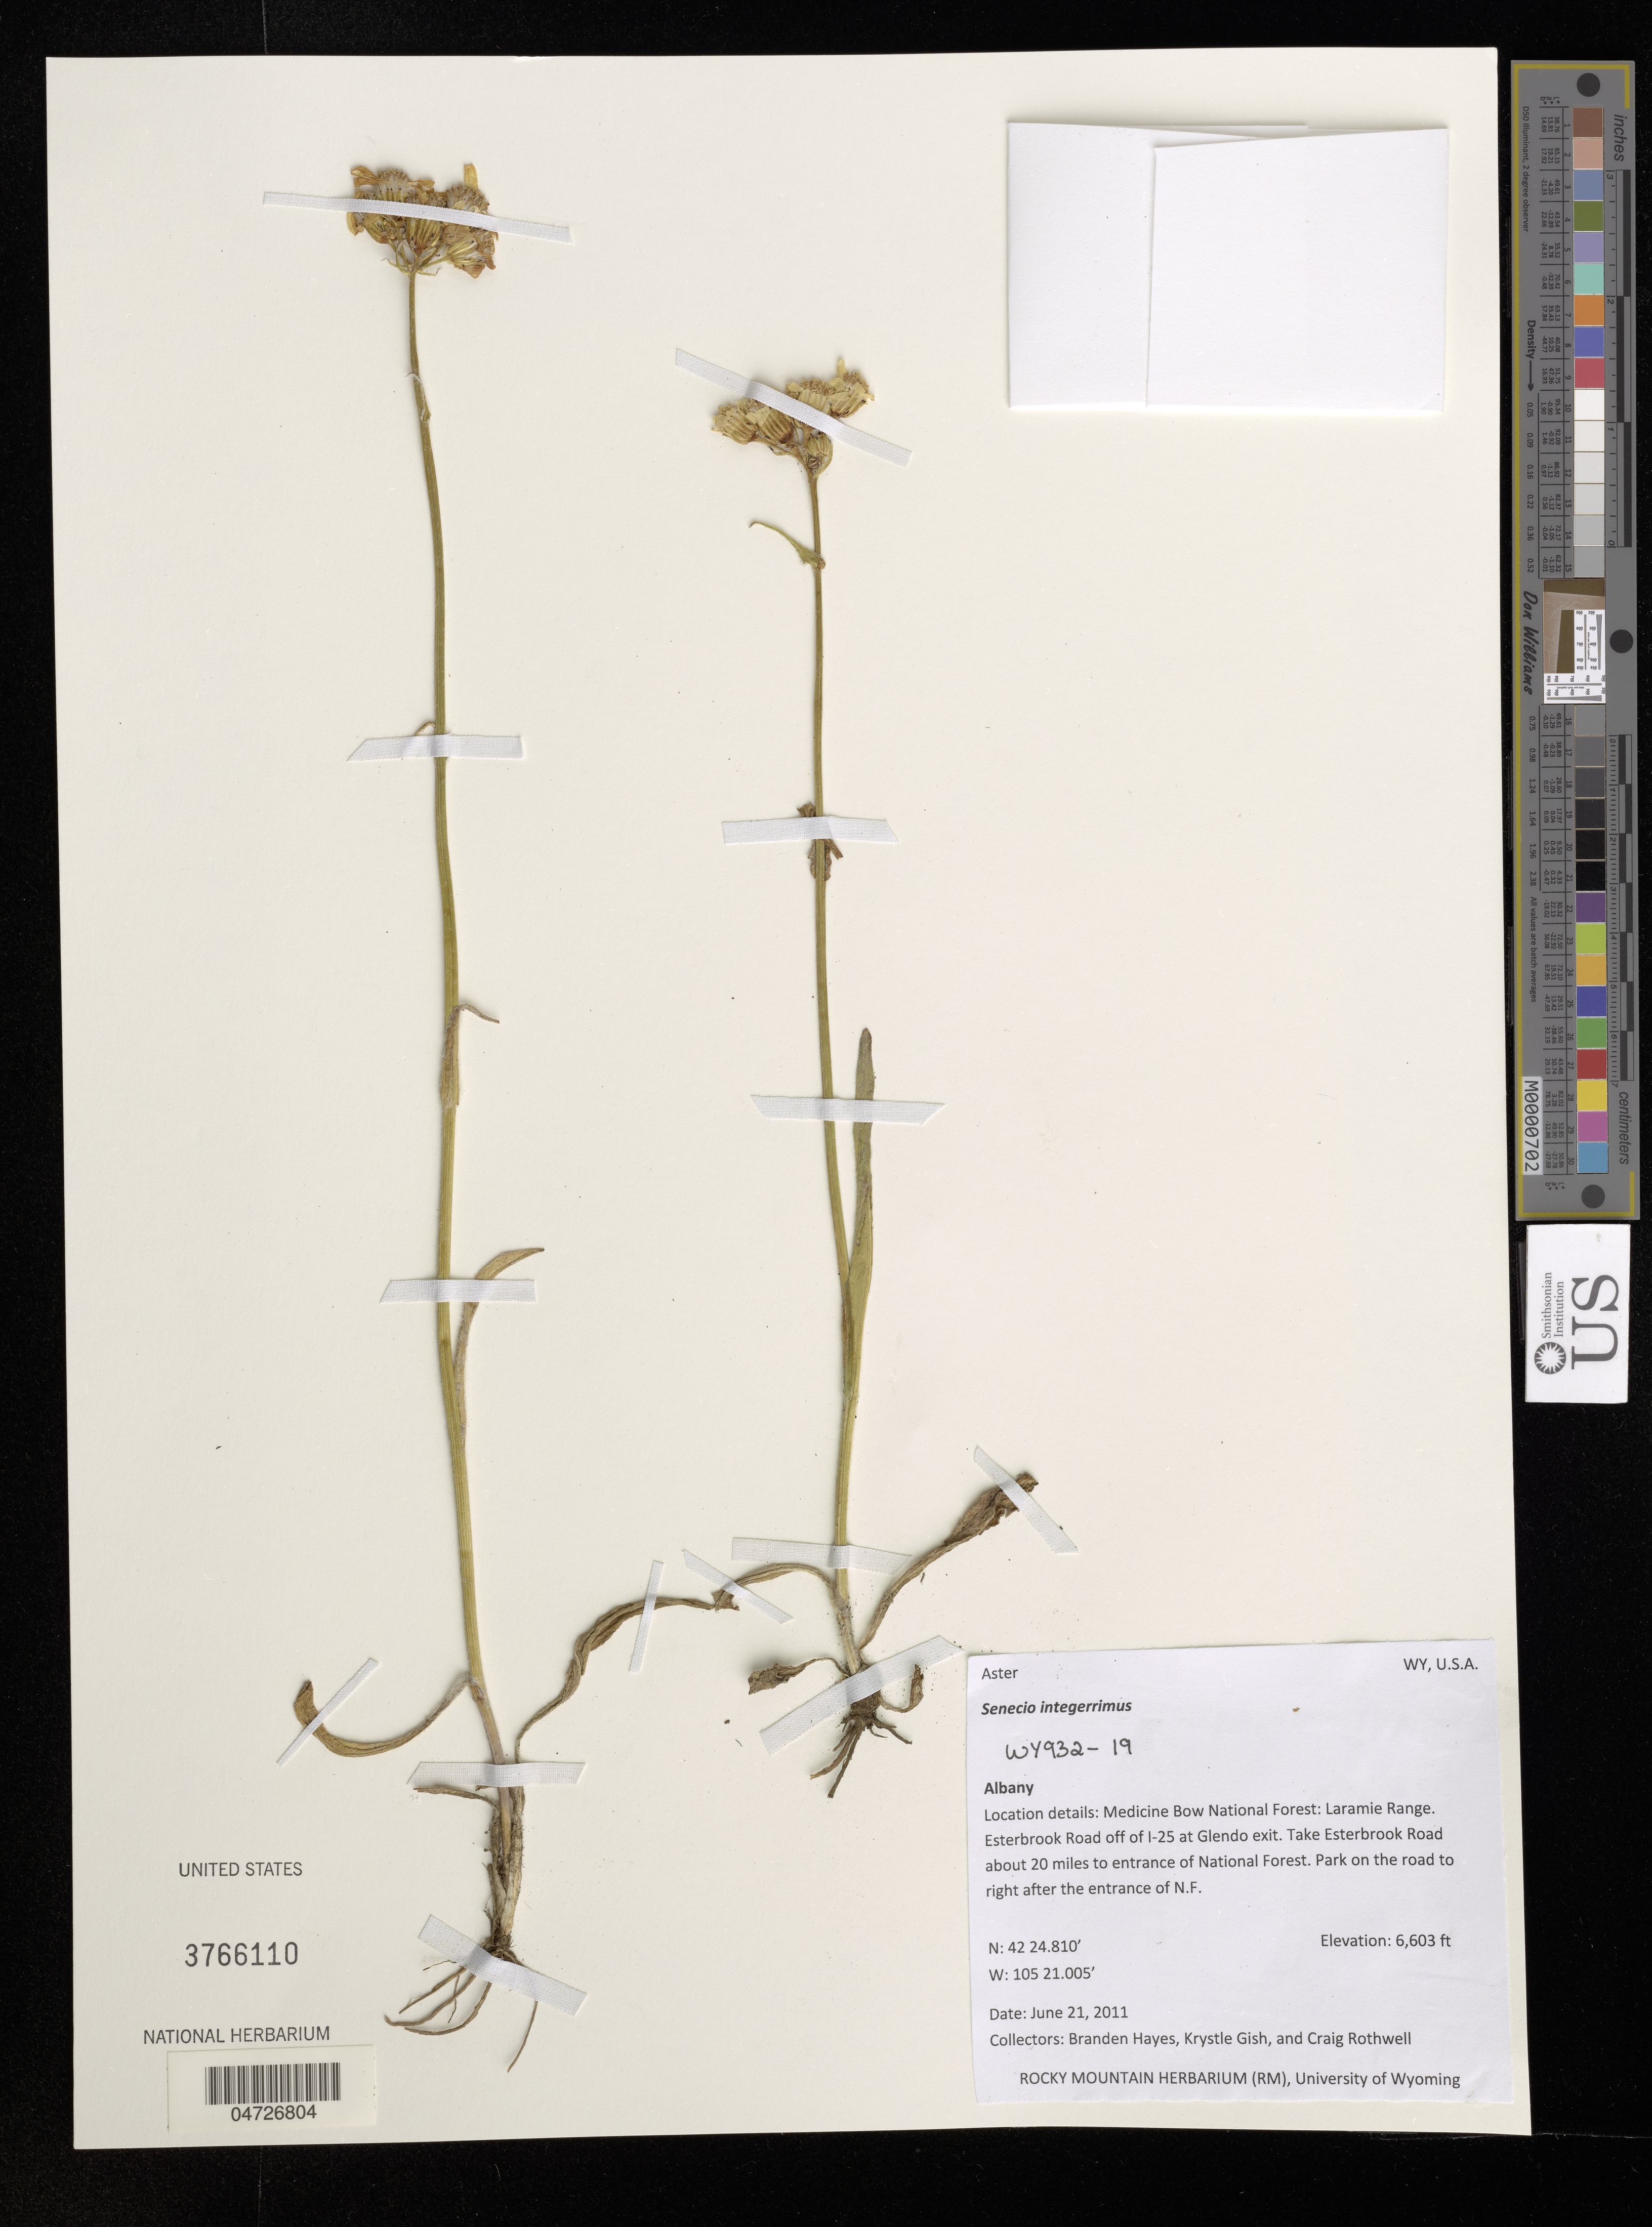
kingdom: Plantae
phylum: Tracheophyta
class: Magnoliopsida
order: Asterales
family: Asteraceae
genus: Senecio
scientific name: Senecio integerrimus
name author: Nutt.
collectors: B. Hayes, K. Gish & C. Rothwell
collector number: WY932-19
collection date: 2011-06-21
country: United States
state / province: Wyoming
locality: Albany. Medicine Bow National Forest: Laramie Range. Esterbrook Road off of I-25 at Glendo exit. Take Esterbrook Road about 20 miles to entrance of National Forest. Park on the road to right after the entrance of N.F.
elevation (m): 2013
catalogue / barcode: US 3766110